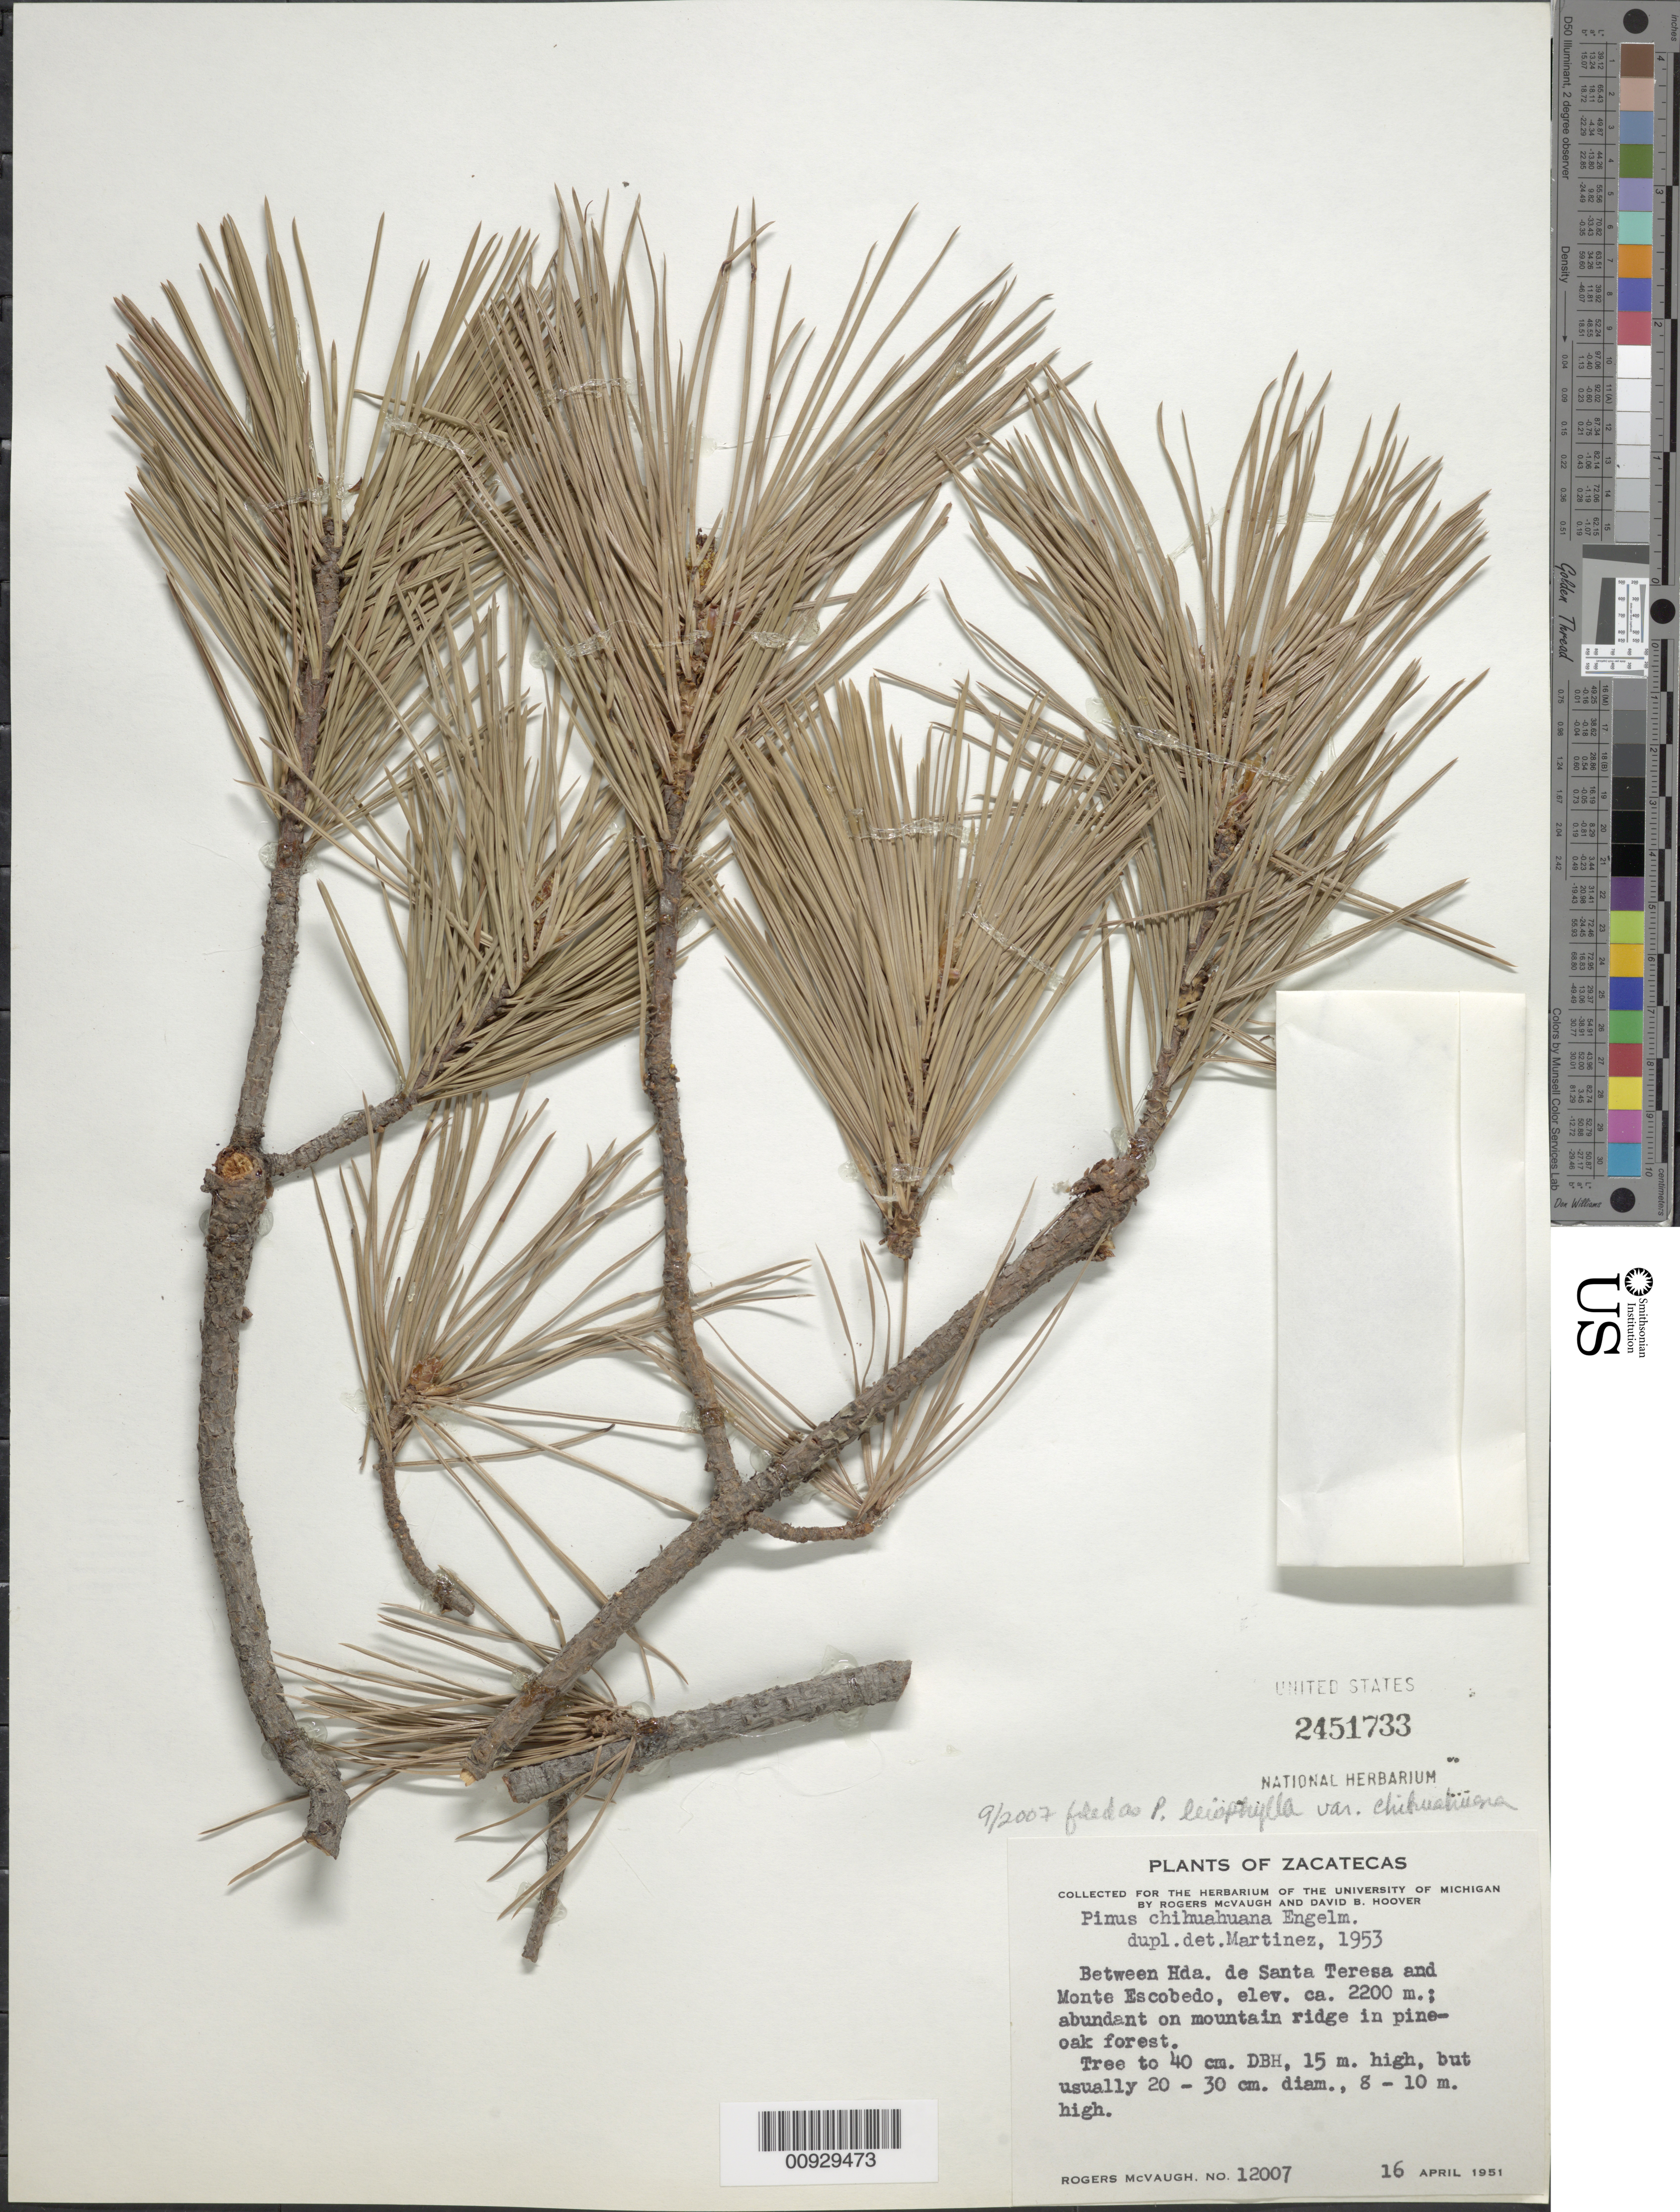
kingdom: Plantae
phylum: Tracheophyta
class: Pinopsida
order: Pinales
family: Pinaceae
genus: Pinus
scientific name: Pinus leiophylla var. chihuahuana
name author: (Engelm.) Shaw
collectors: R. McVaugh & D. B. Hoover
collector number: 12007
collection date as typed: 16 Apr 1951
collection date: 1951-04-16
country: Mexico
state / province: Zacatecas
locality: Between Hacienda de Santa teresa and Monte Escobedo.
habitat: Abundant on mountain ridge in pine-oak forest.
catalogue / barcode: US 2451733